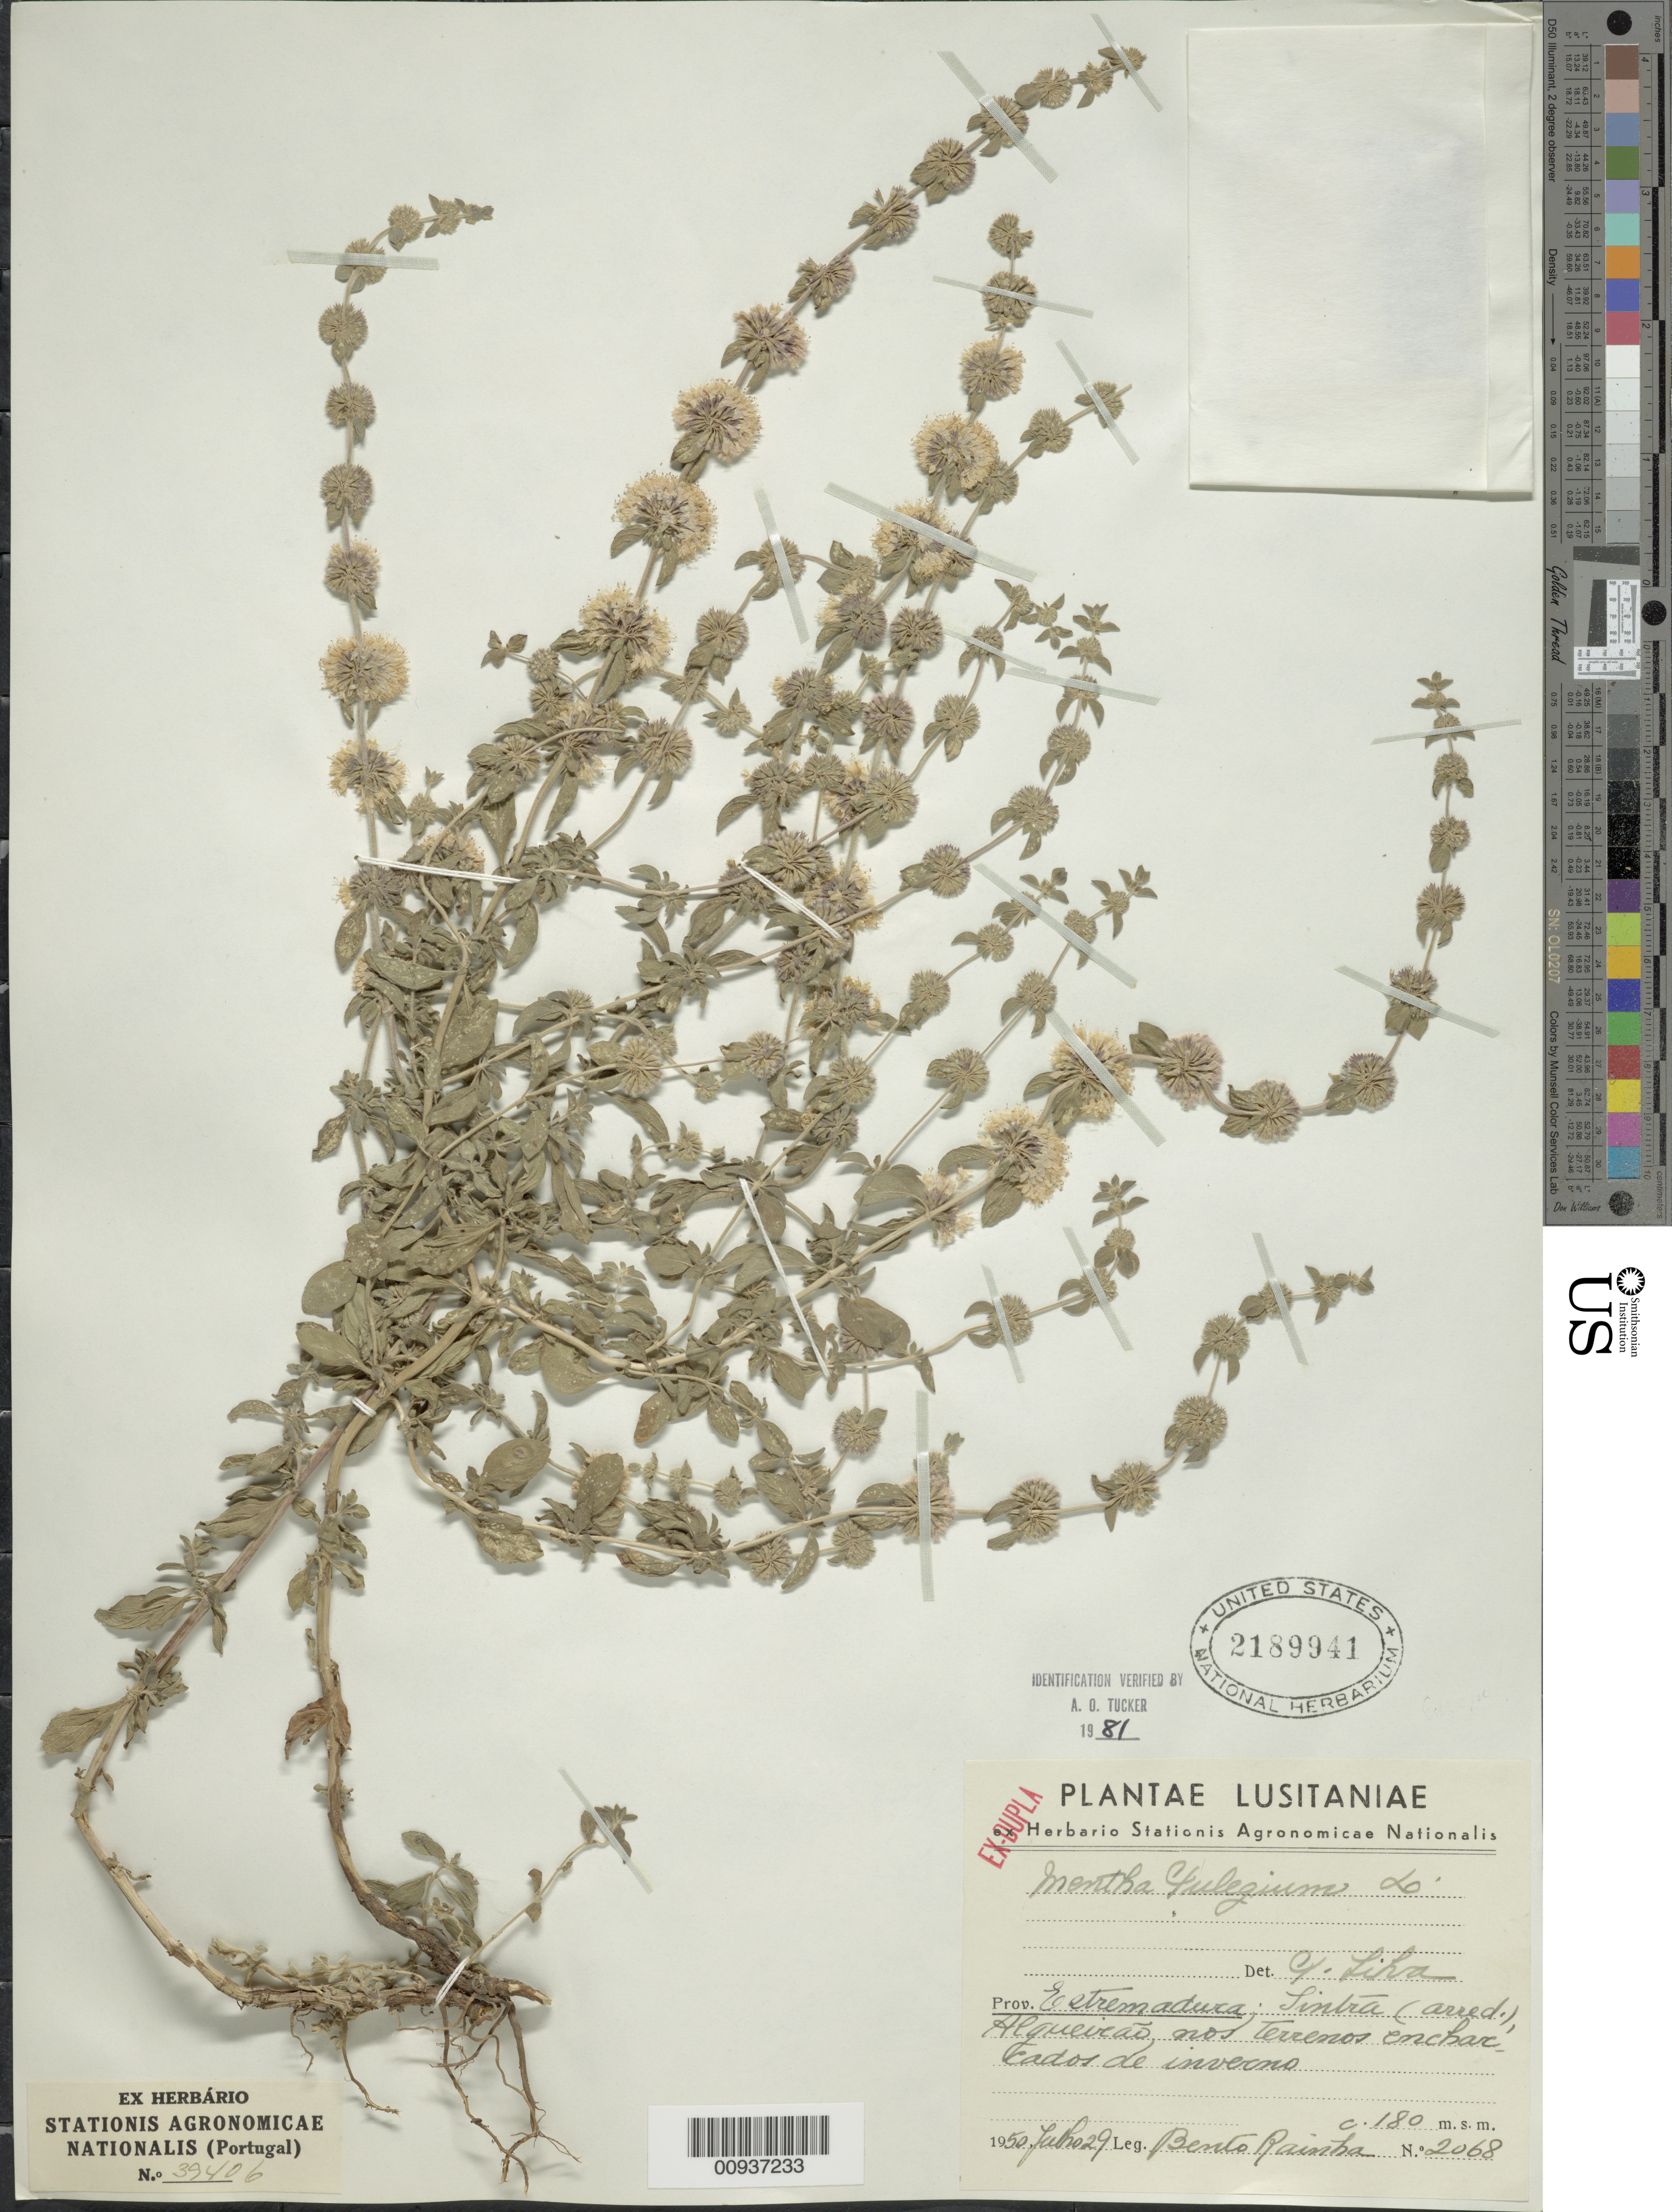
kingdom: Plantae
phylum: Tracheophyta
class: Magnoliopsida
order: Lamiales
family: Lamiaceae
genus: Mentha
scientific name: Mentha pulegium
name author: L.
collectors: B. Rainha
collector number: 39406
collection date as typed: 29 Jul 1950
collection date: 1950-07-29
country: Portugal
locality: Prov. Eetremadura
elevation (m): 150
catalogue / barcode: US 2189941